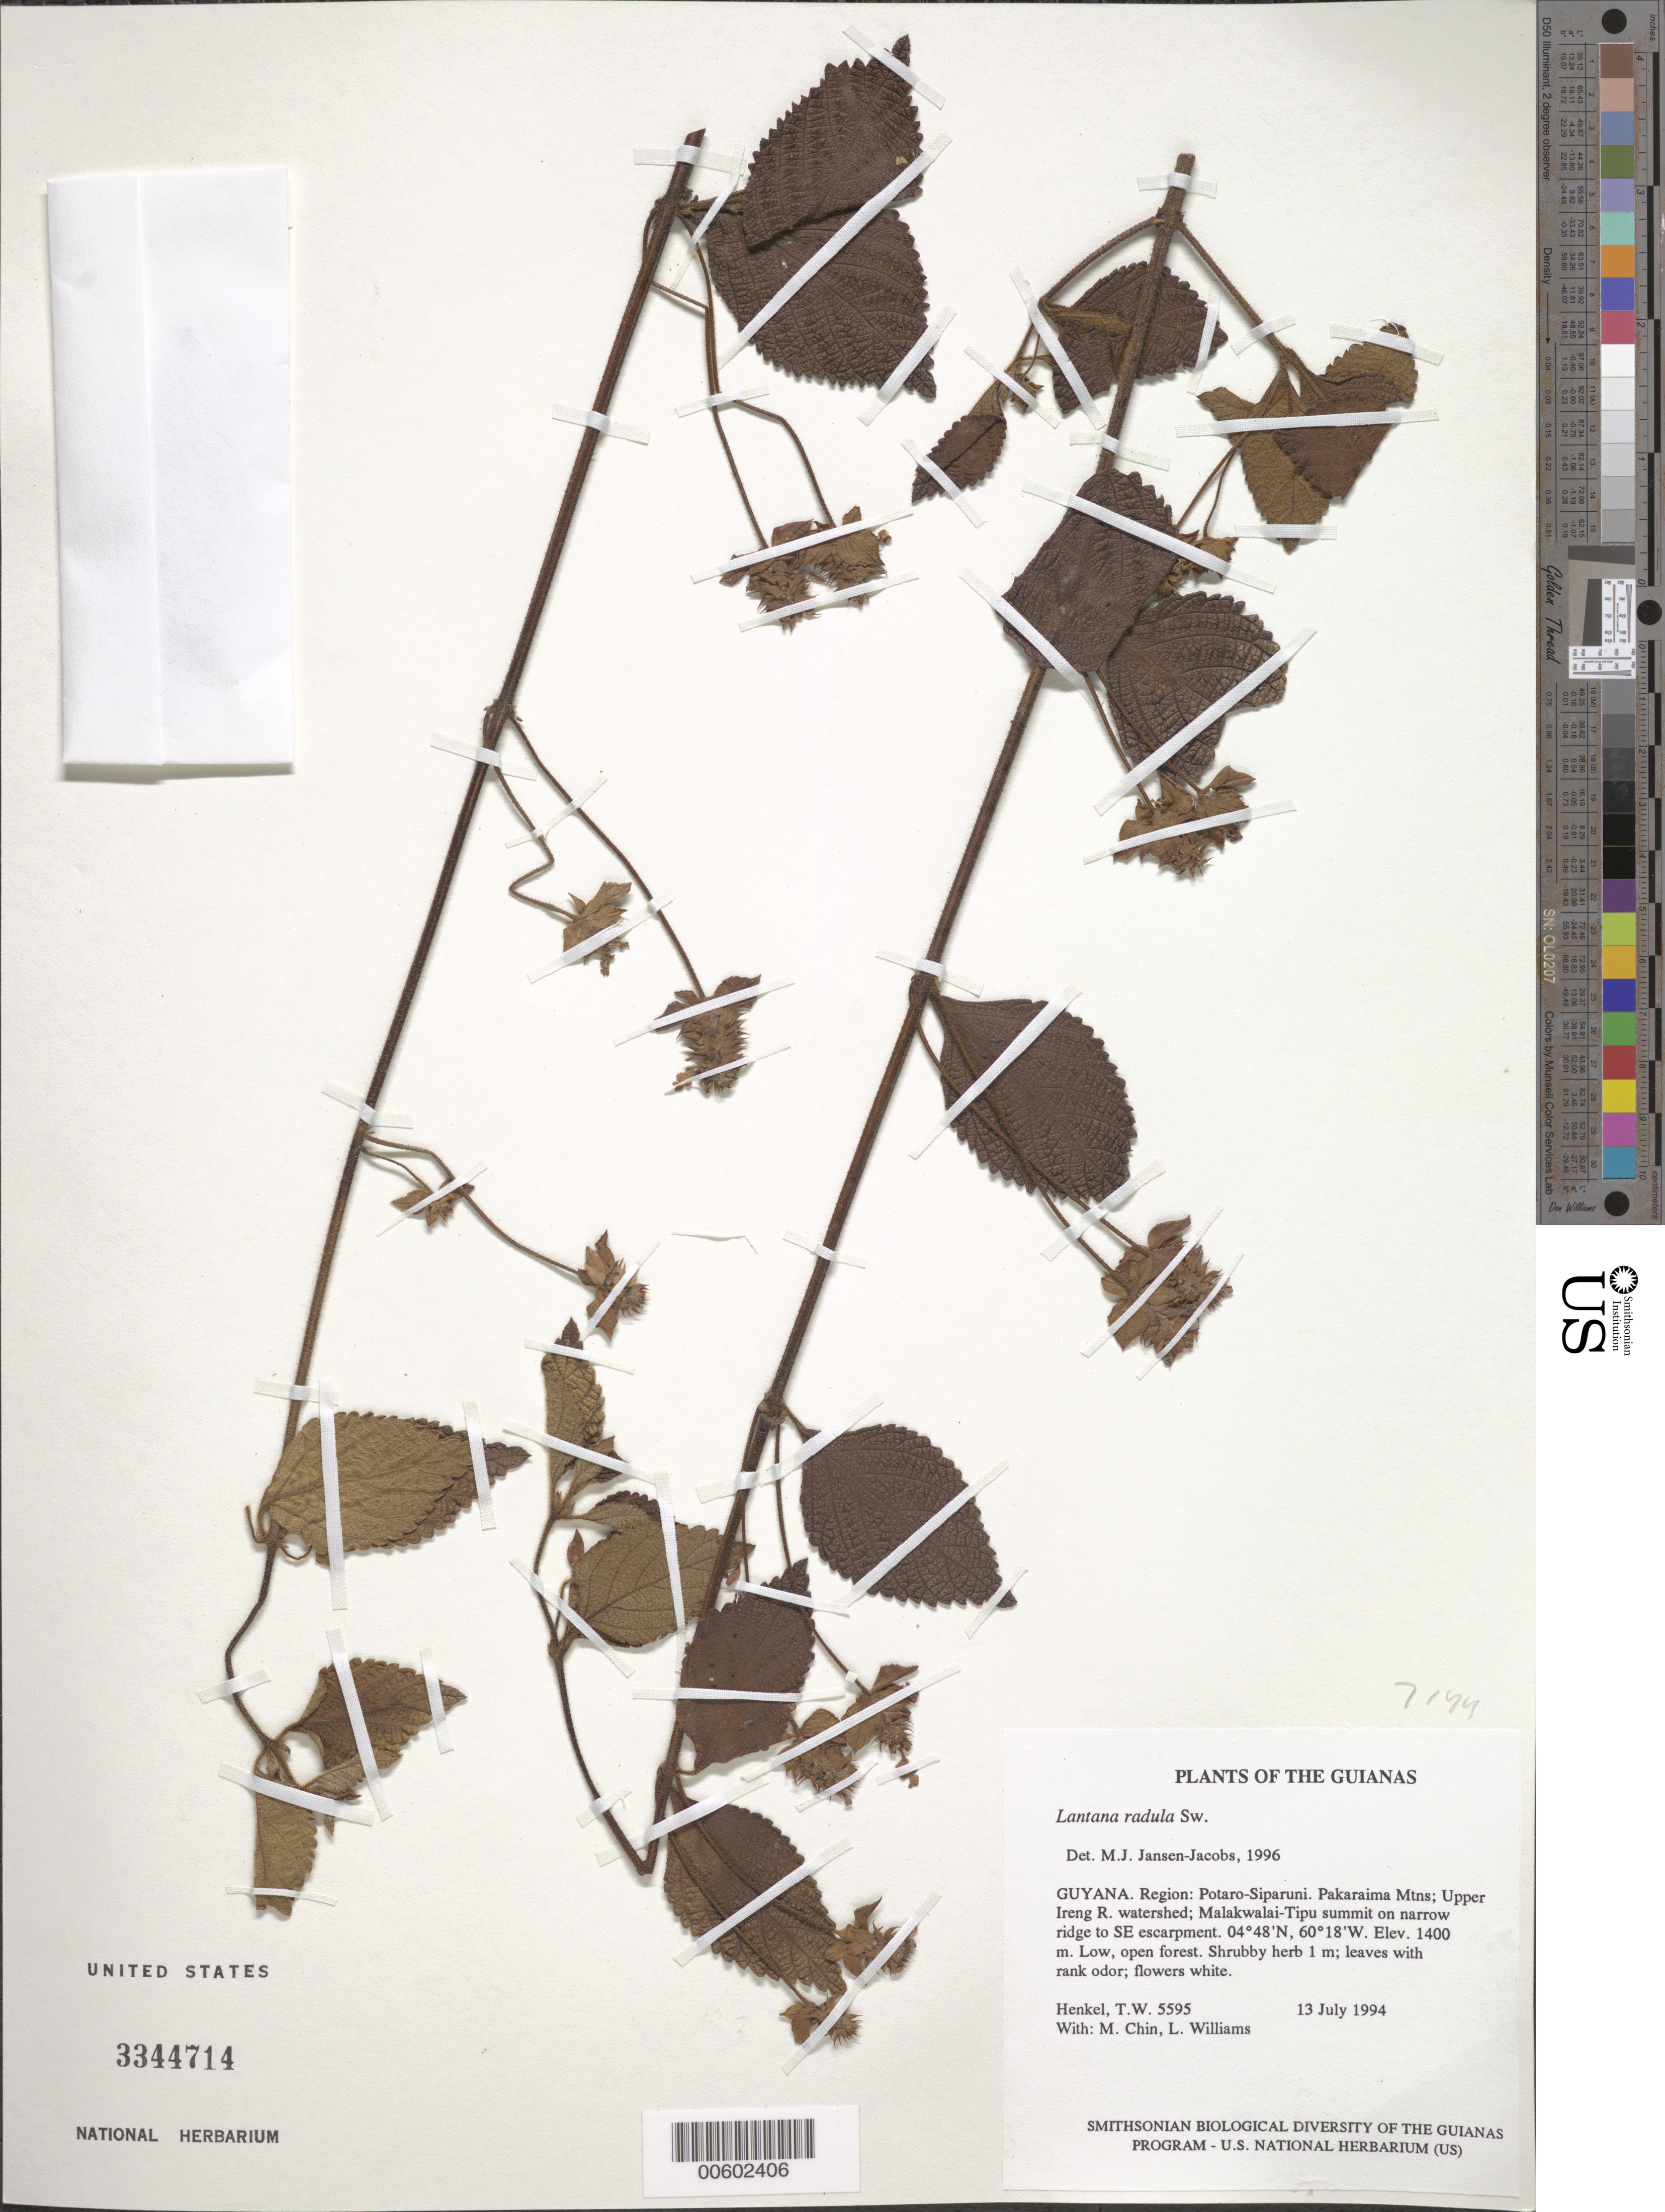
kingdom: Plantae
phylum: Tracheophyta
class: Magnoliopsida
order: Lamiales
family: Verbenaceae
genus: Lantana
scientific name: Lantana radula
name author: Sw.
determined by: Jansen-Jacobs, M. J., (U), Nationaal Herbarium Nederland, Utrecht University branch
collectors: T. Henkel, M. Chin & L. Williams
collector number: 5595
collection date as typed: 13 July 1994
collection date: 1994-07-13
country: Guyana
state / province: Potaro-Siparuni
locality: Pakaraima Mtns; Upper Ireng R. watershed; Malakwalai-Tipu summit on narrow ridge to SE escarpment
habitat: Low, open forest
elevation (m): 1400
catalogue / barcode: US 3344714